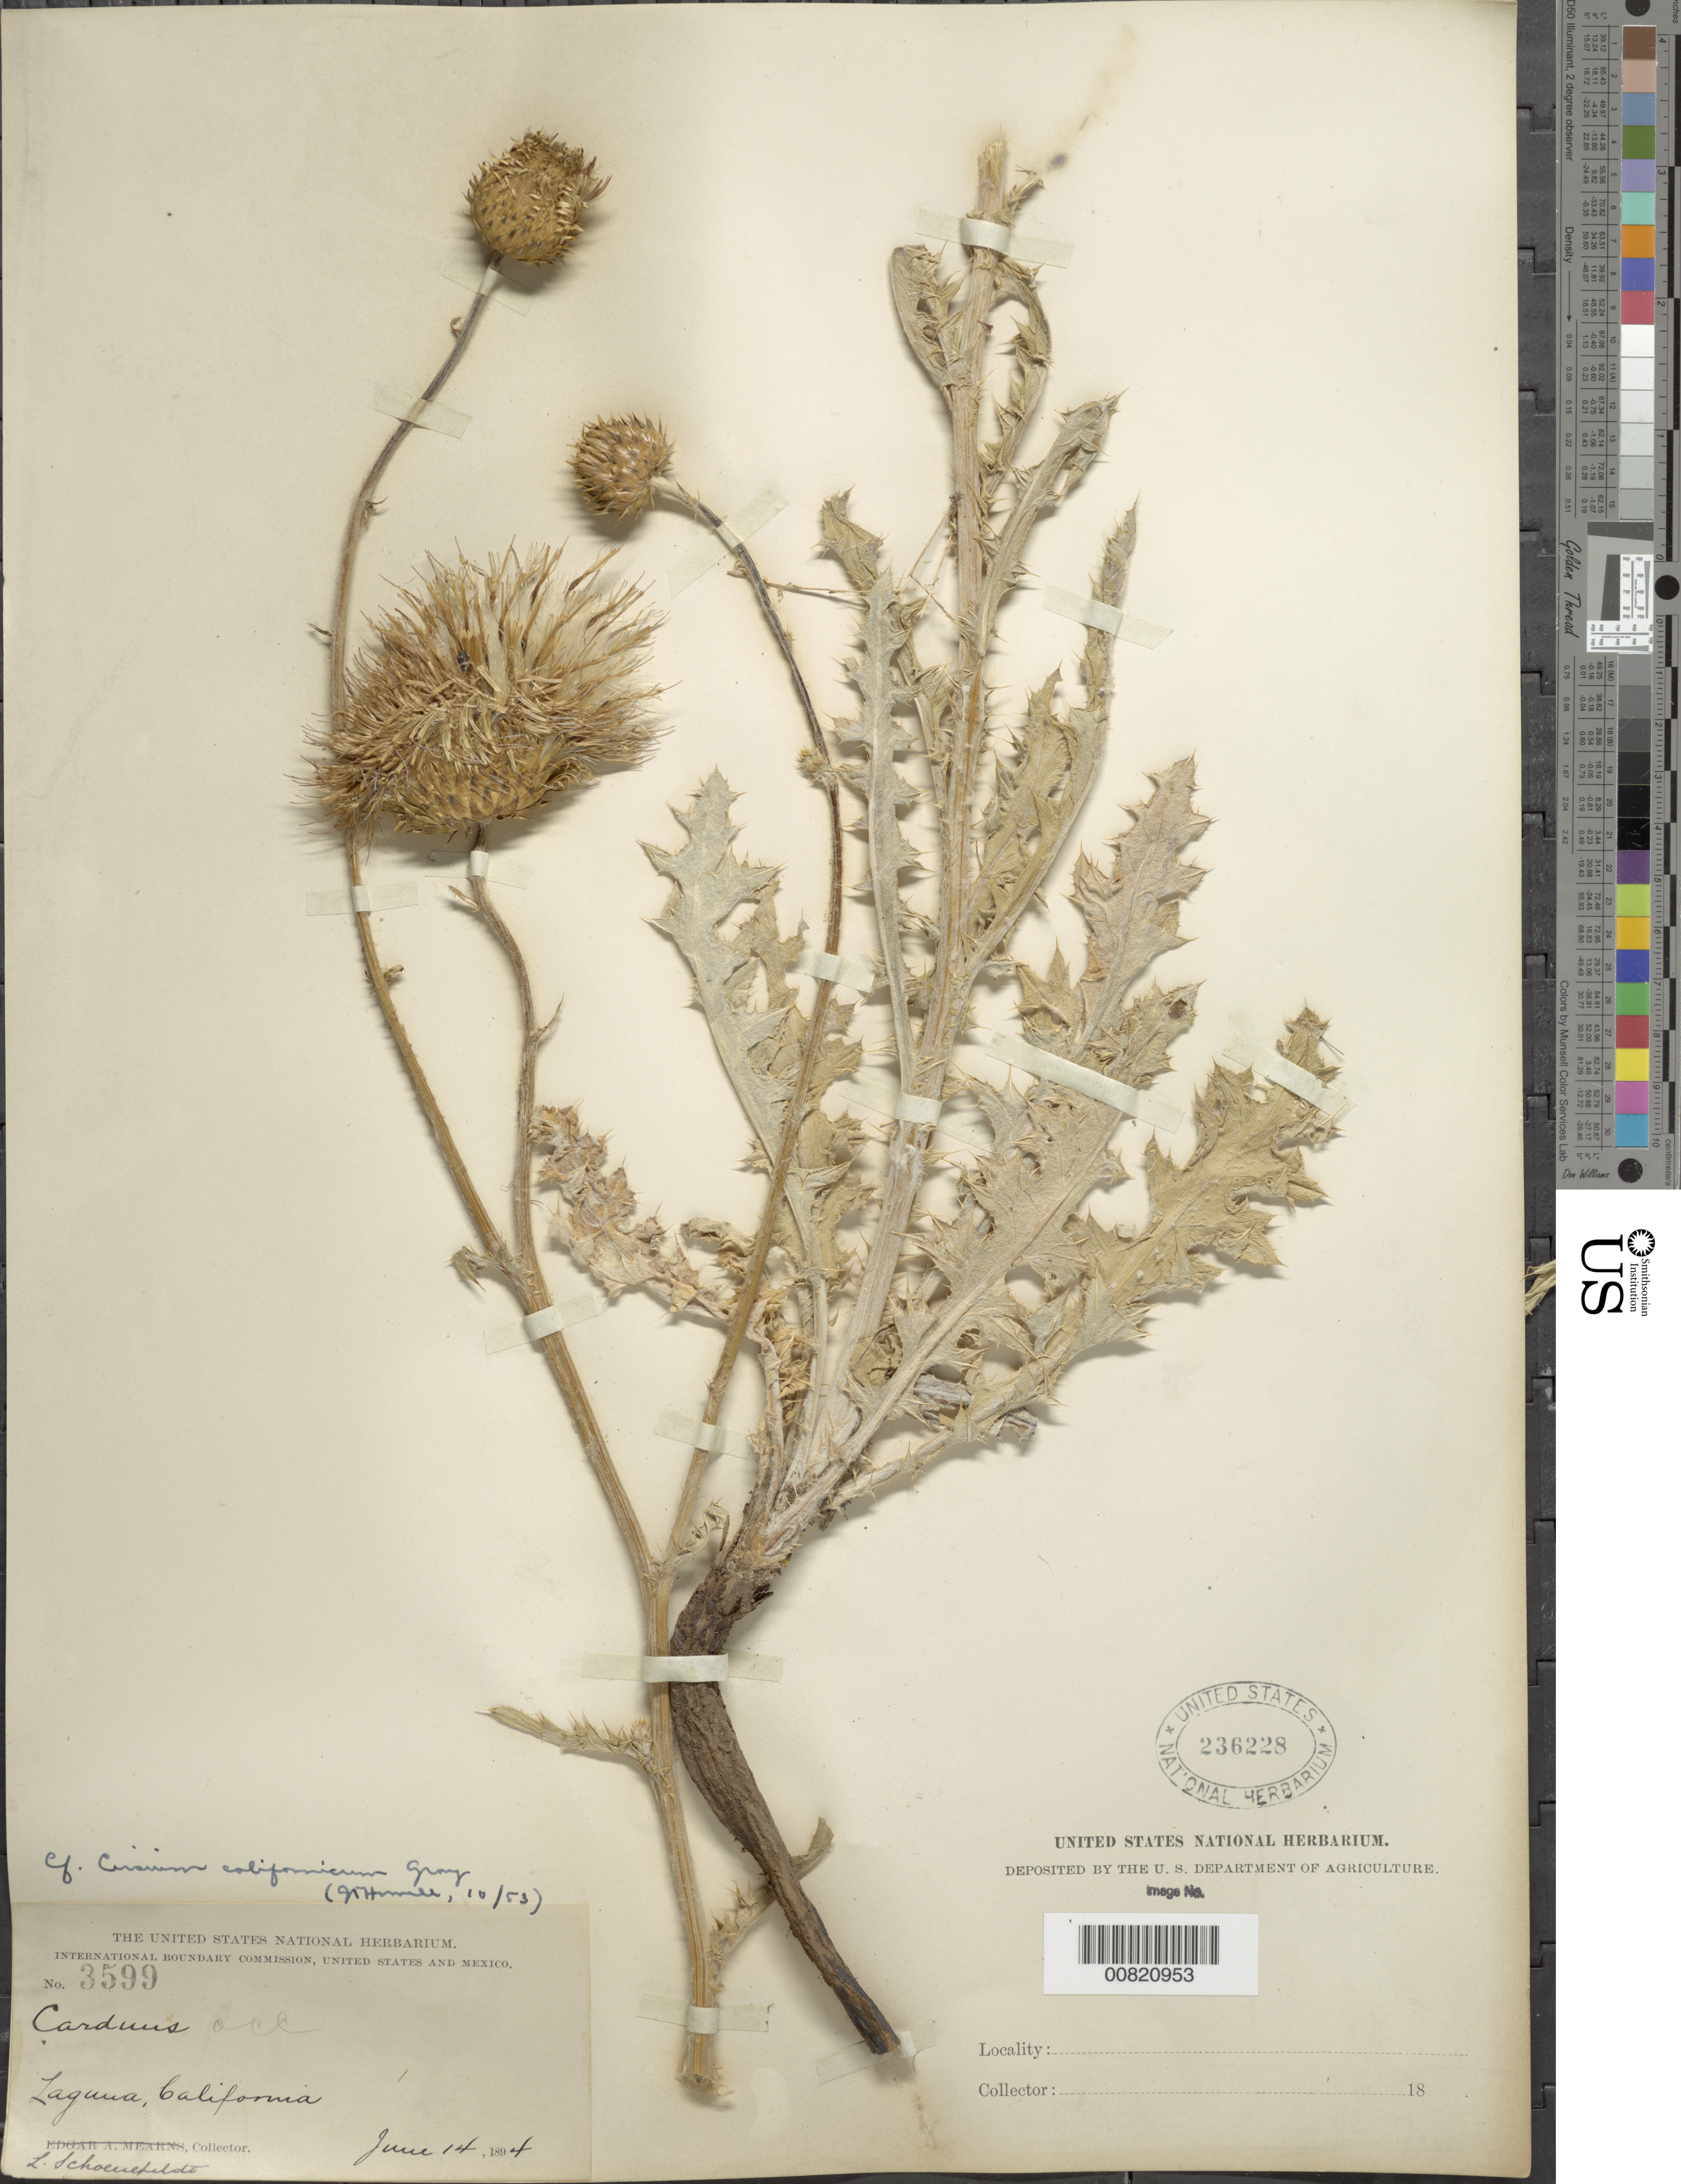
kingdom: Plantae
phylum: Tracheophyta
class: Magnoliopsida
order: Asterales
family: Asteraceae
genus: Cirsium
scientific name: Cirsium occidentale var. californicum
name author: (A. Gray) D.J. Keil & C.E. Turner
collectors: L. Schoenfeldt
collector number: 3599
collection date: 1894-06-14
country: United States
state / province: California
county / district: Orange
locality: Laguna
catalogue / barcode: US 236228